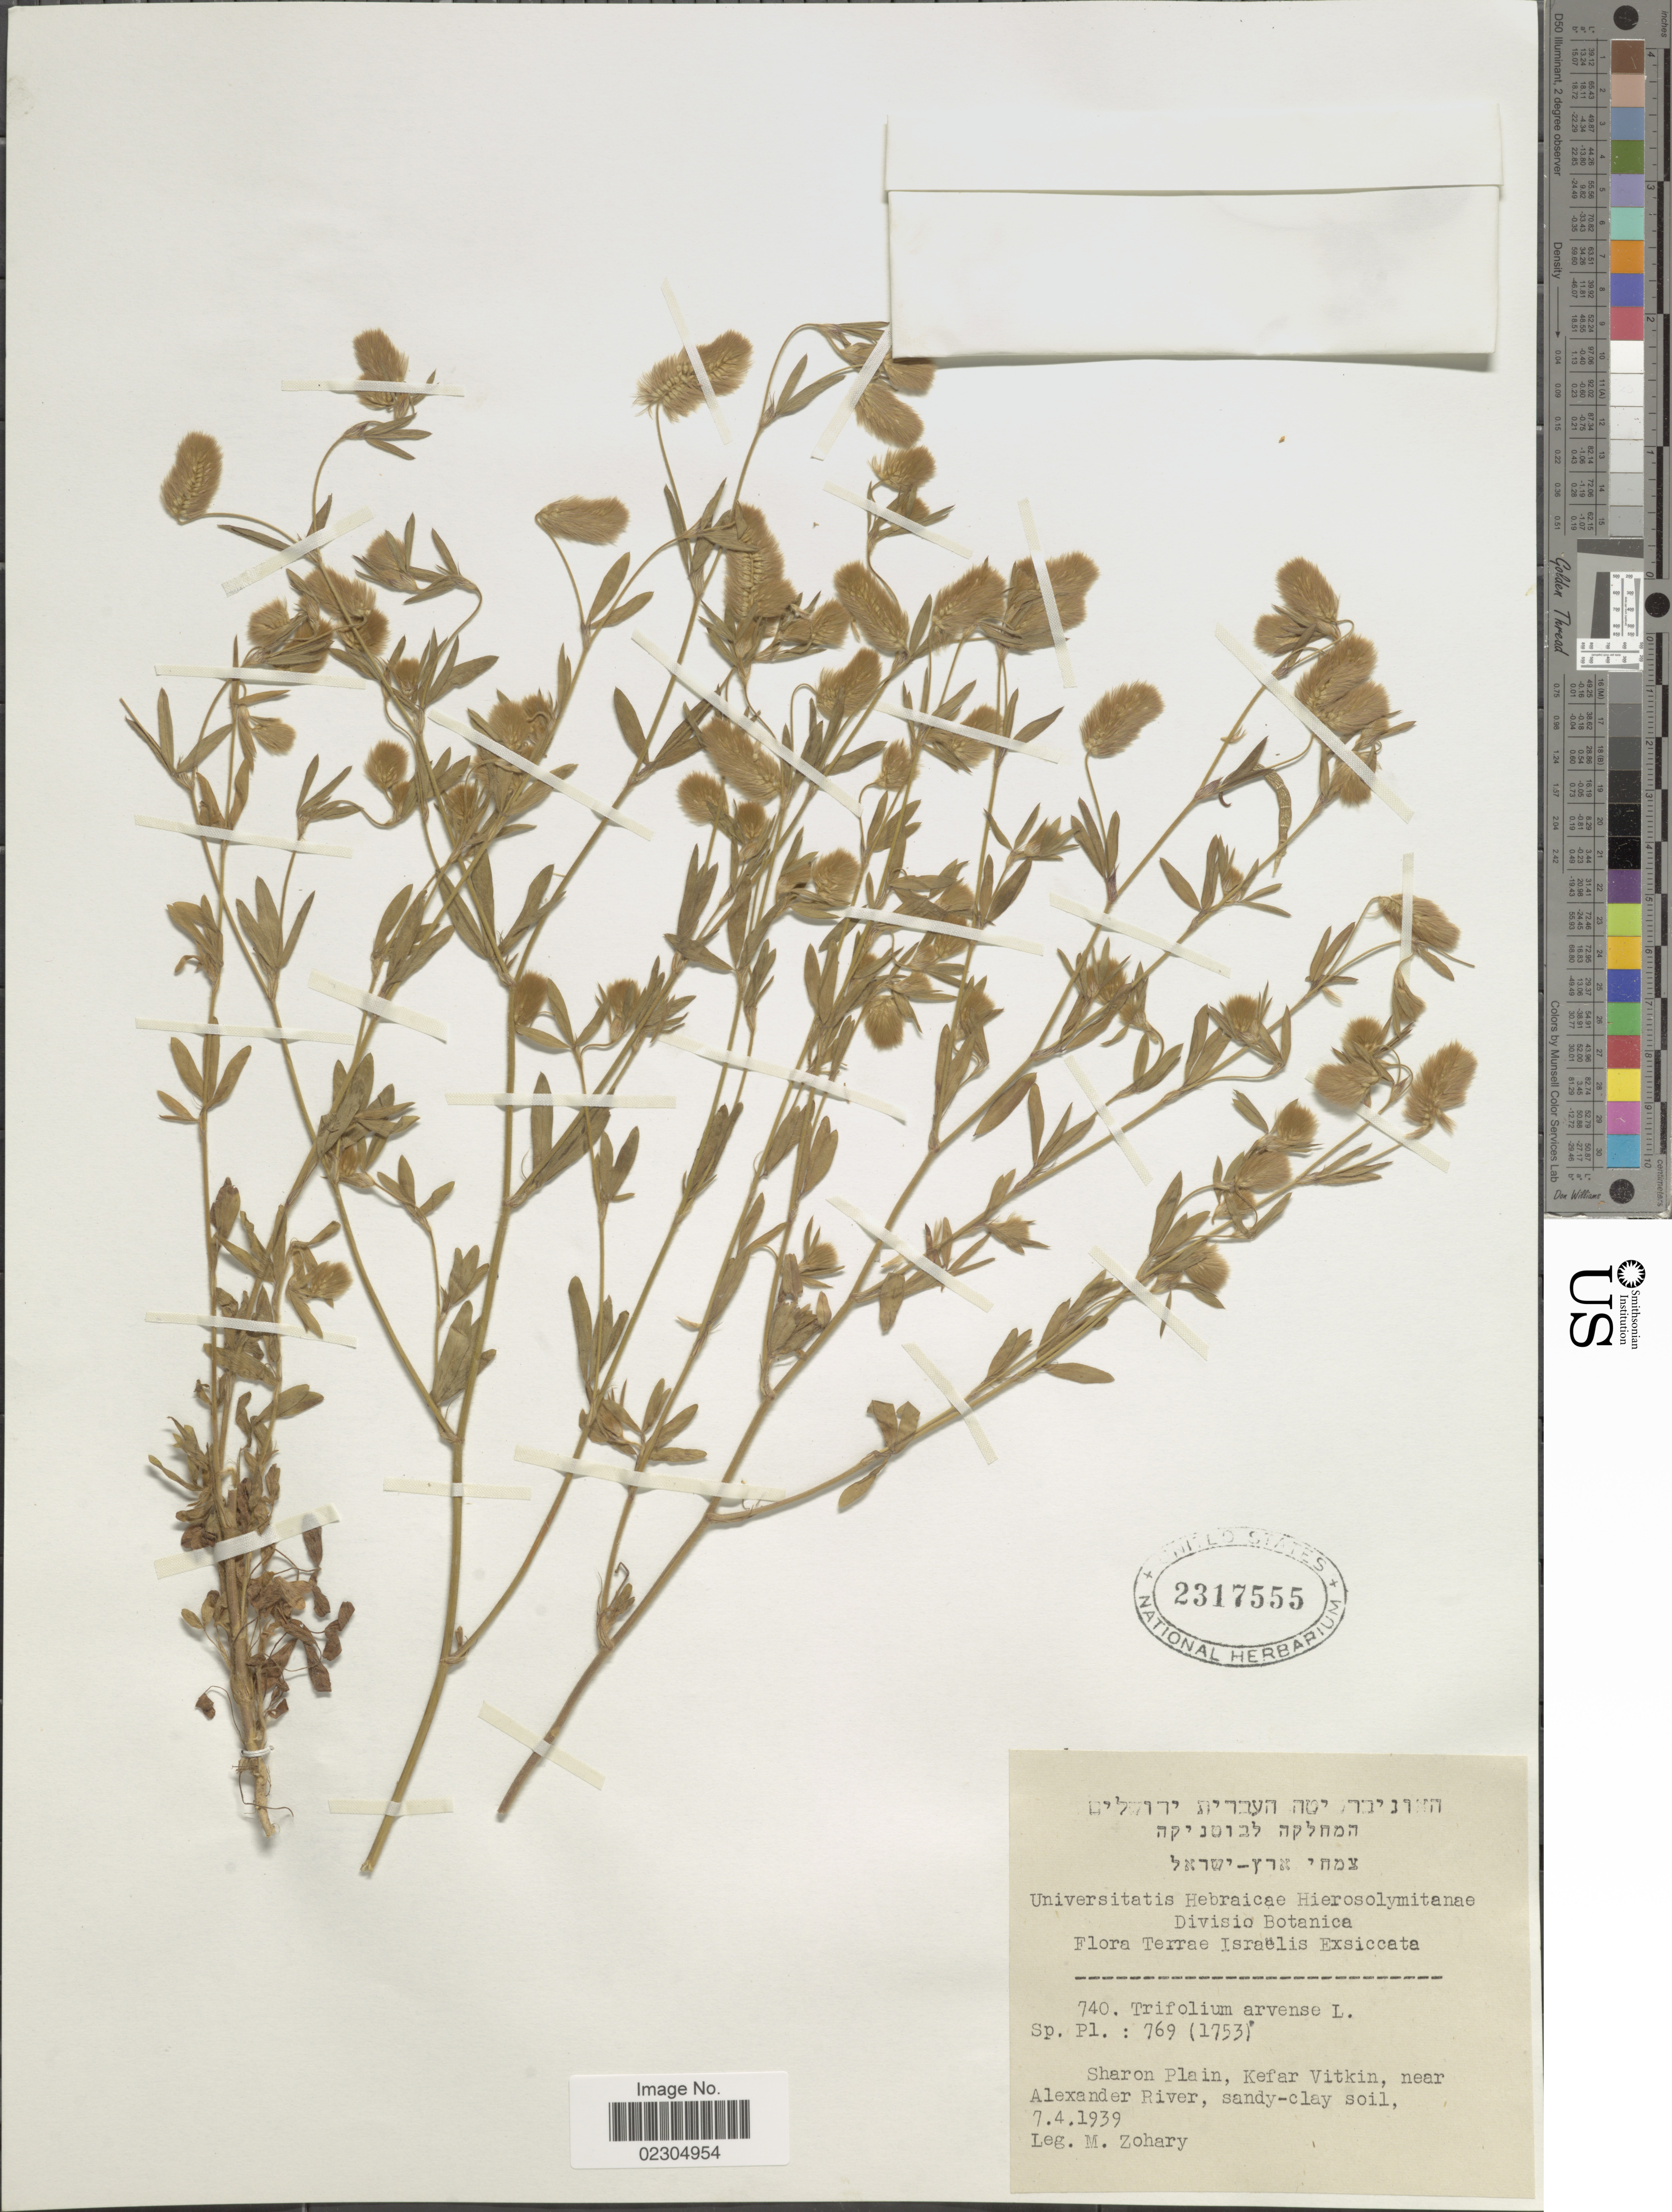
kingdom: Plantae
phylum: Tracheophyta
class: Magnoliopsida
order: Fabales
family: Fabaceae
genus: Trifolium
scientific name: Trifolium arvense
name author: L.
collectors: M. Zohary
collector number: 740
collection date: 1939-04-07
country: Israel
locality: Terrae Israelis. Sharon Plain, Kefar Vitkin, near Alexander River.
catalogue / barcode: US 2317555